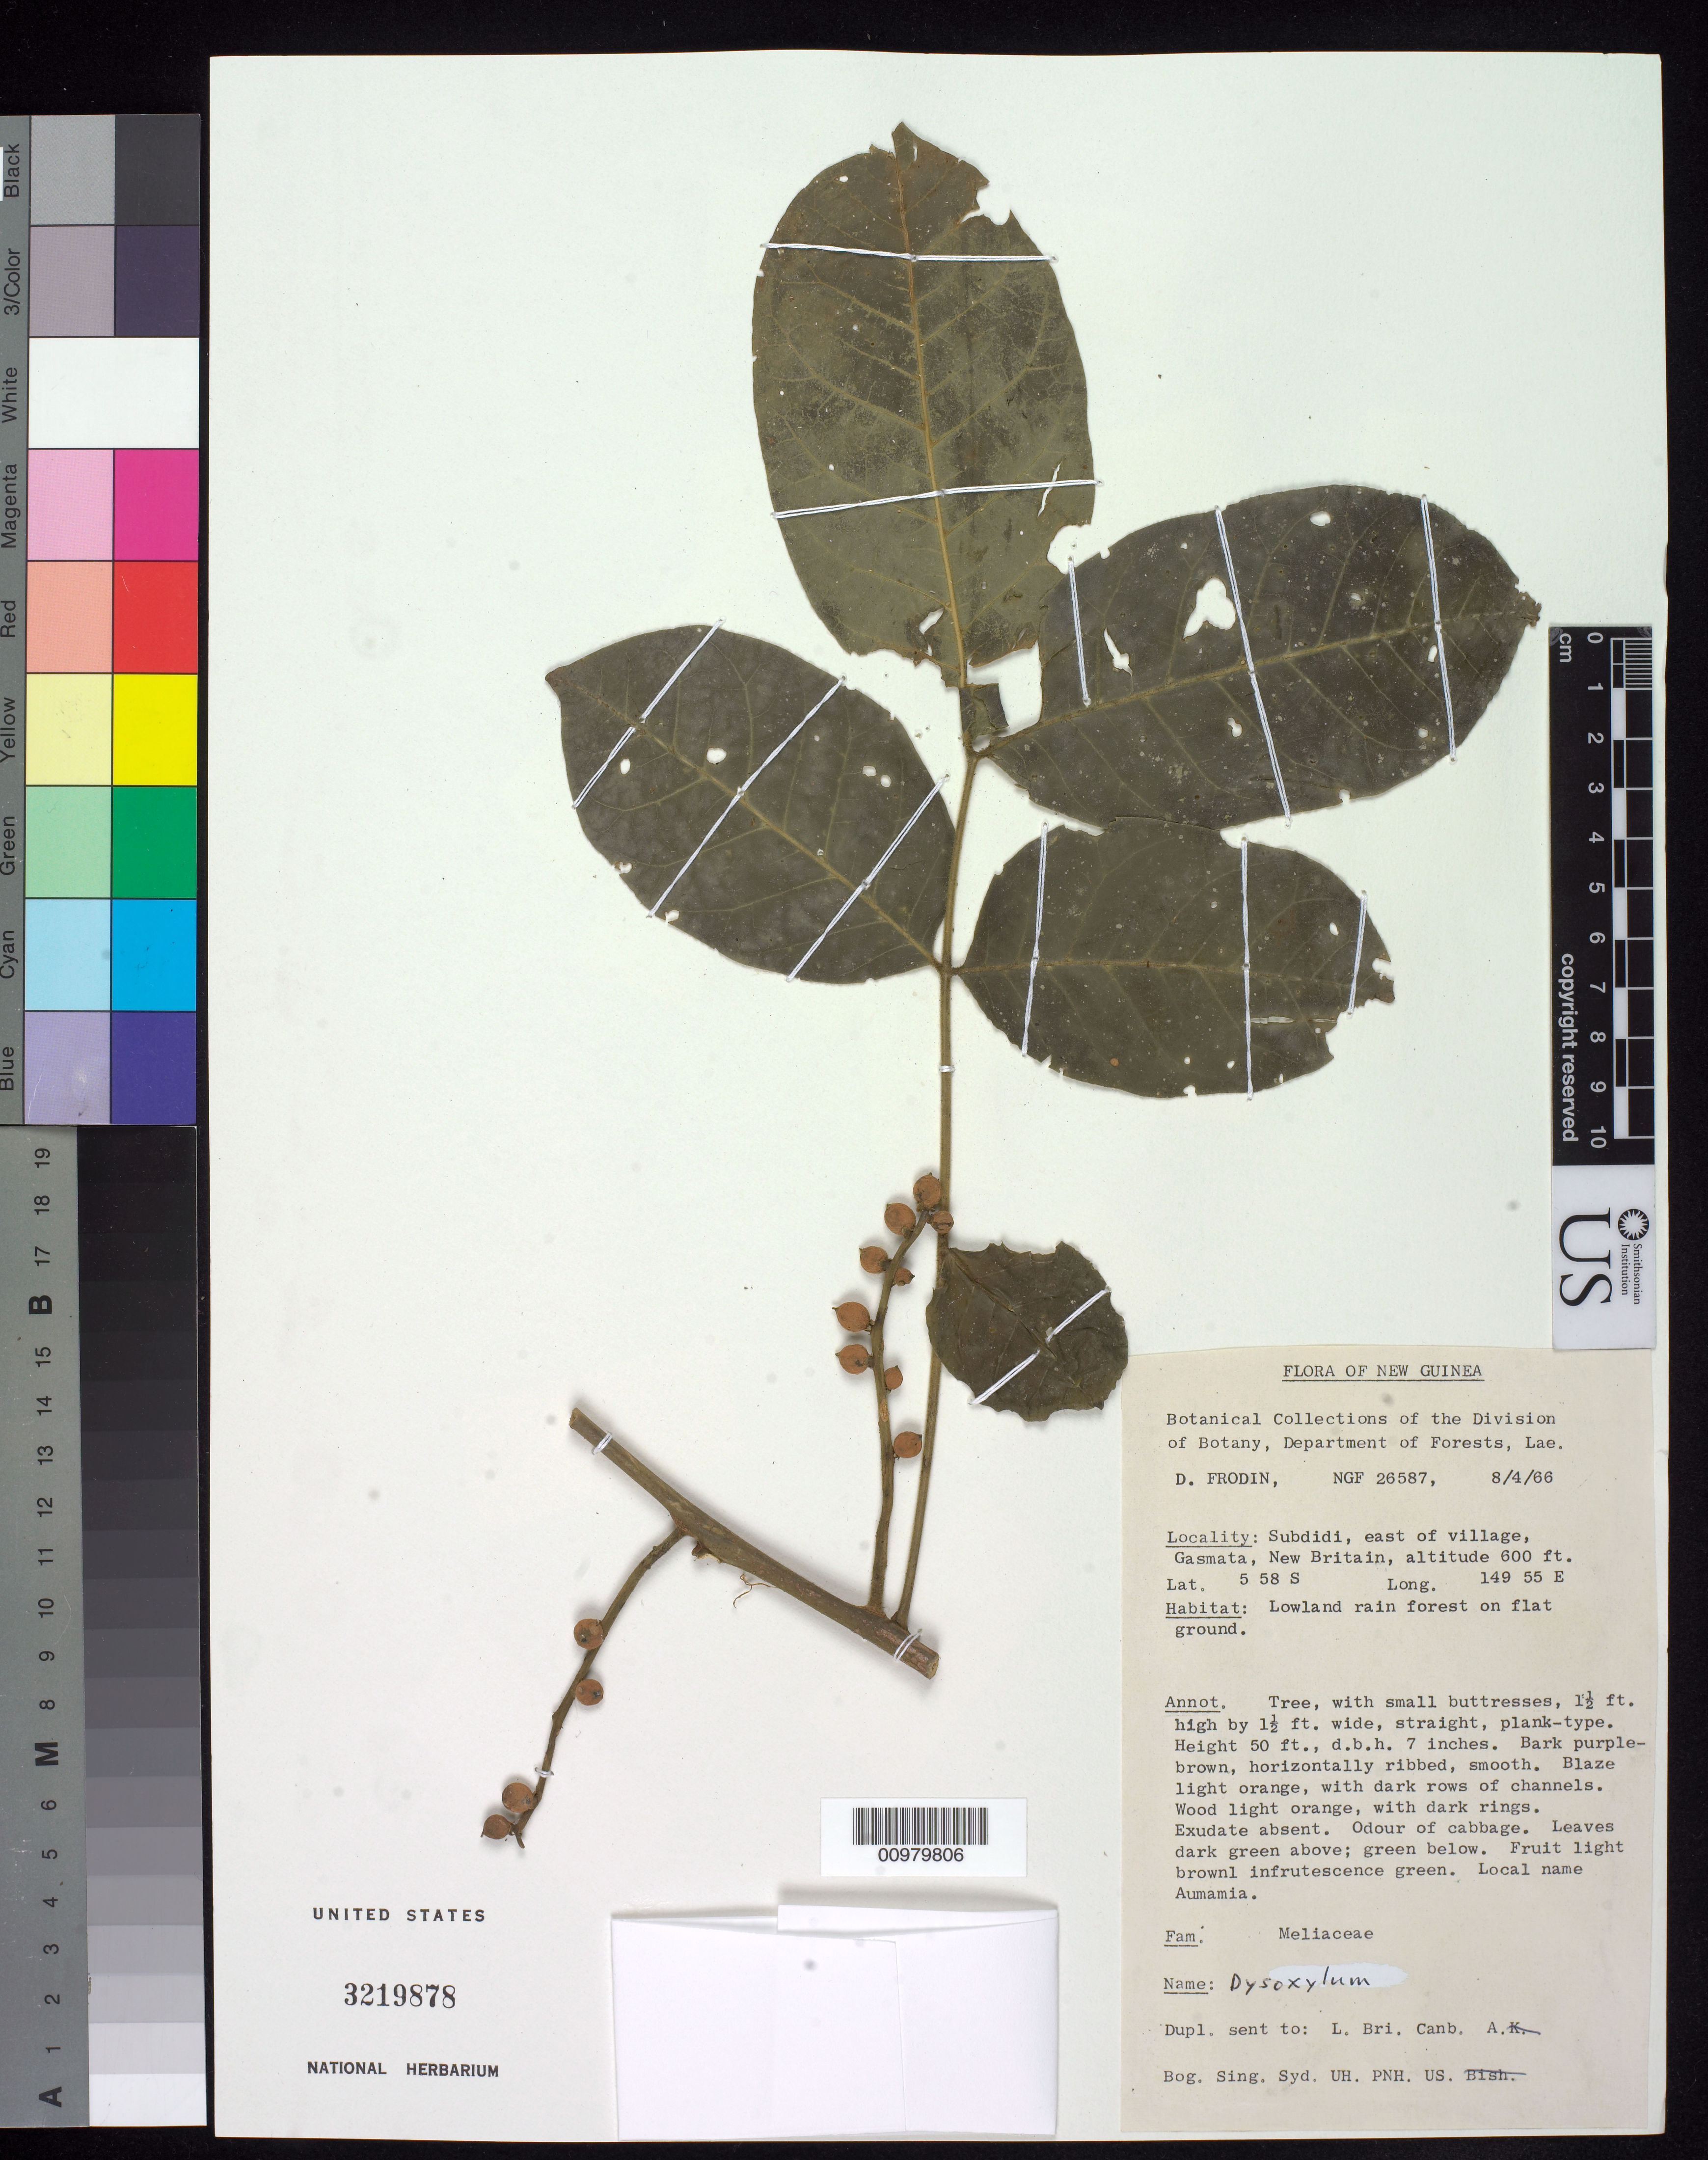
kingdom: Plantae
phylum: Tracheophyta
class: Magnoliopsida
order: Sapindales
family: Meliaceae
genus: Didymocheton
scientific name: Didymocheton mollis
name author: (Miq.) Holzmeyer & Hauenschild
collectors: D. G. Frodin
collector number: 26587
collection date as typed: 08 Apr 1966 or 04 Aug 1966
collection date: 1966-04-08 or 1966-08-04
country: Papua New Guinea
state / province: West New Britain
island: New Britain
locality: Subdidi, east of village, Gasmata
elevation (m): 183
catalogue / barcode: US 3219878